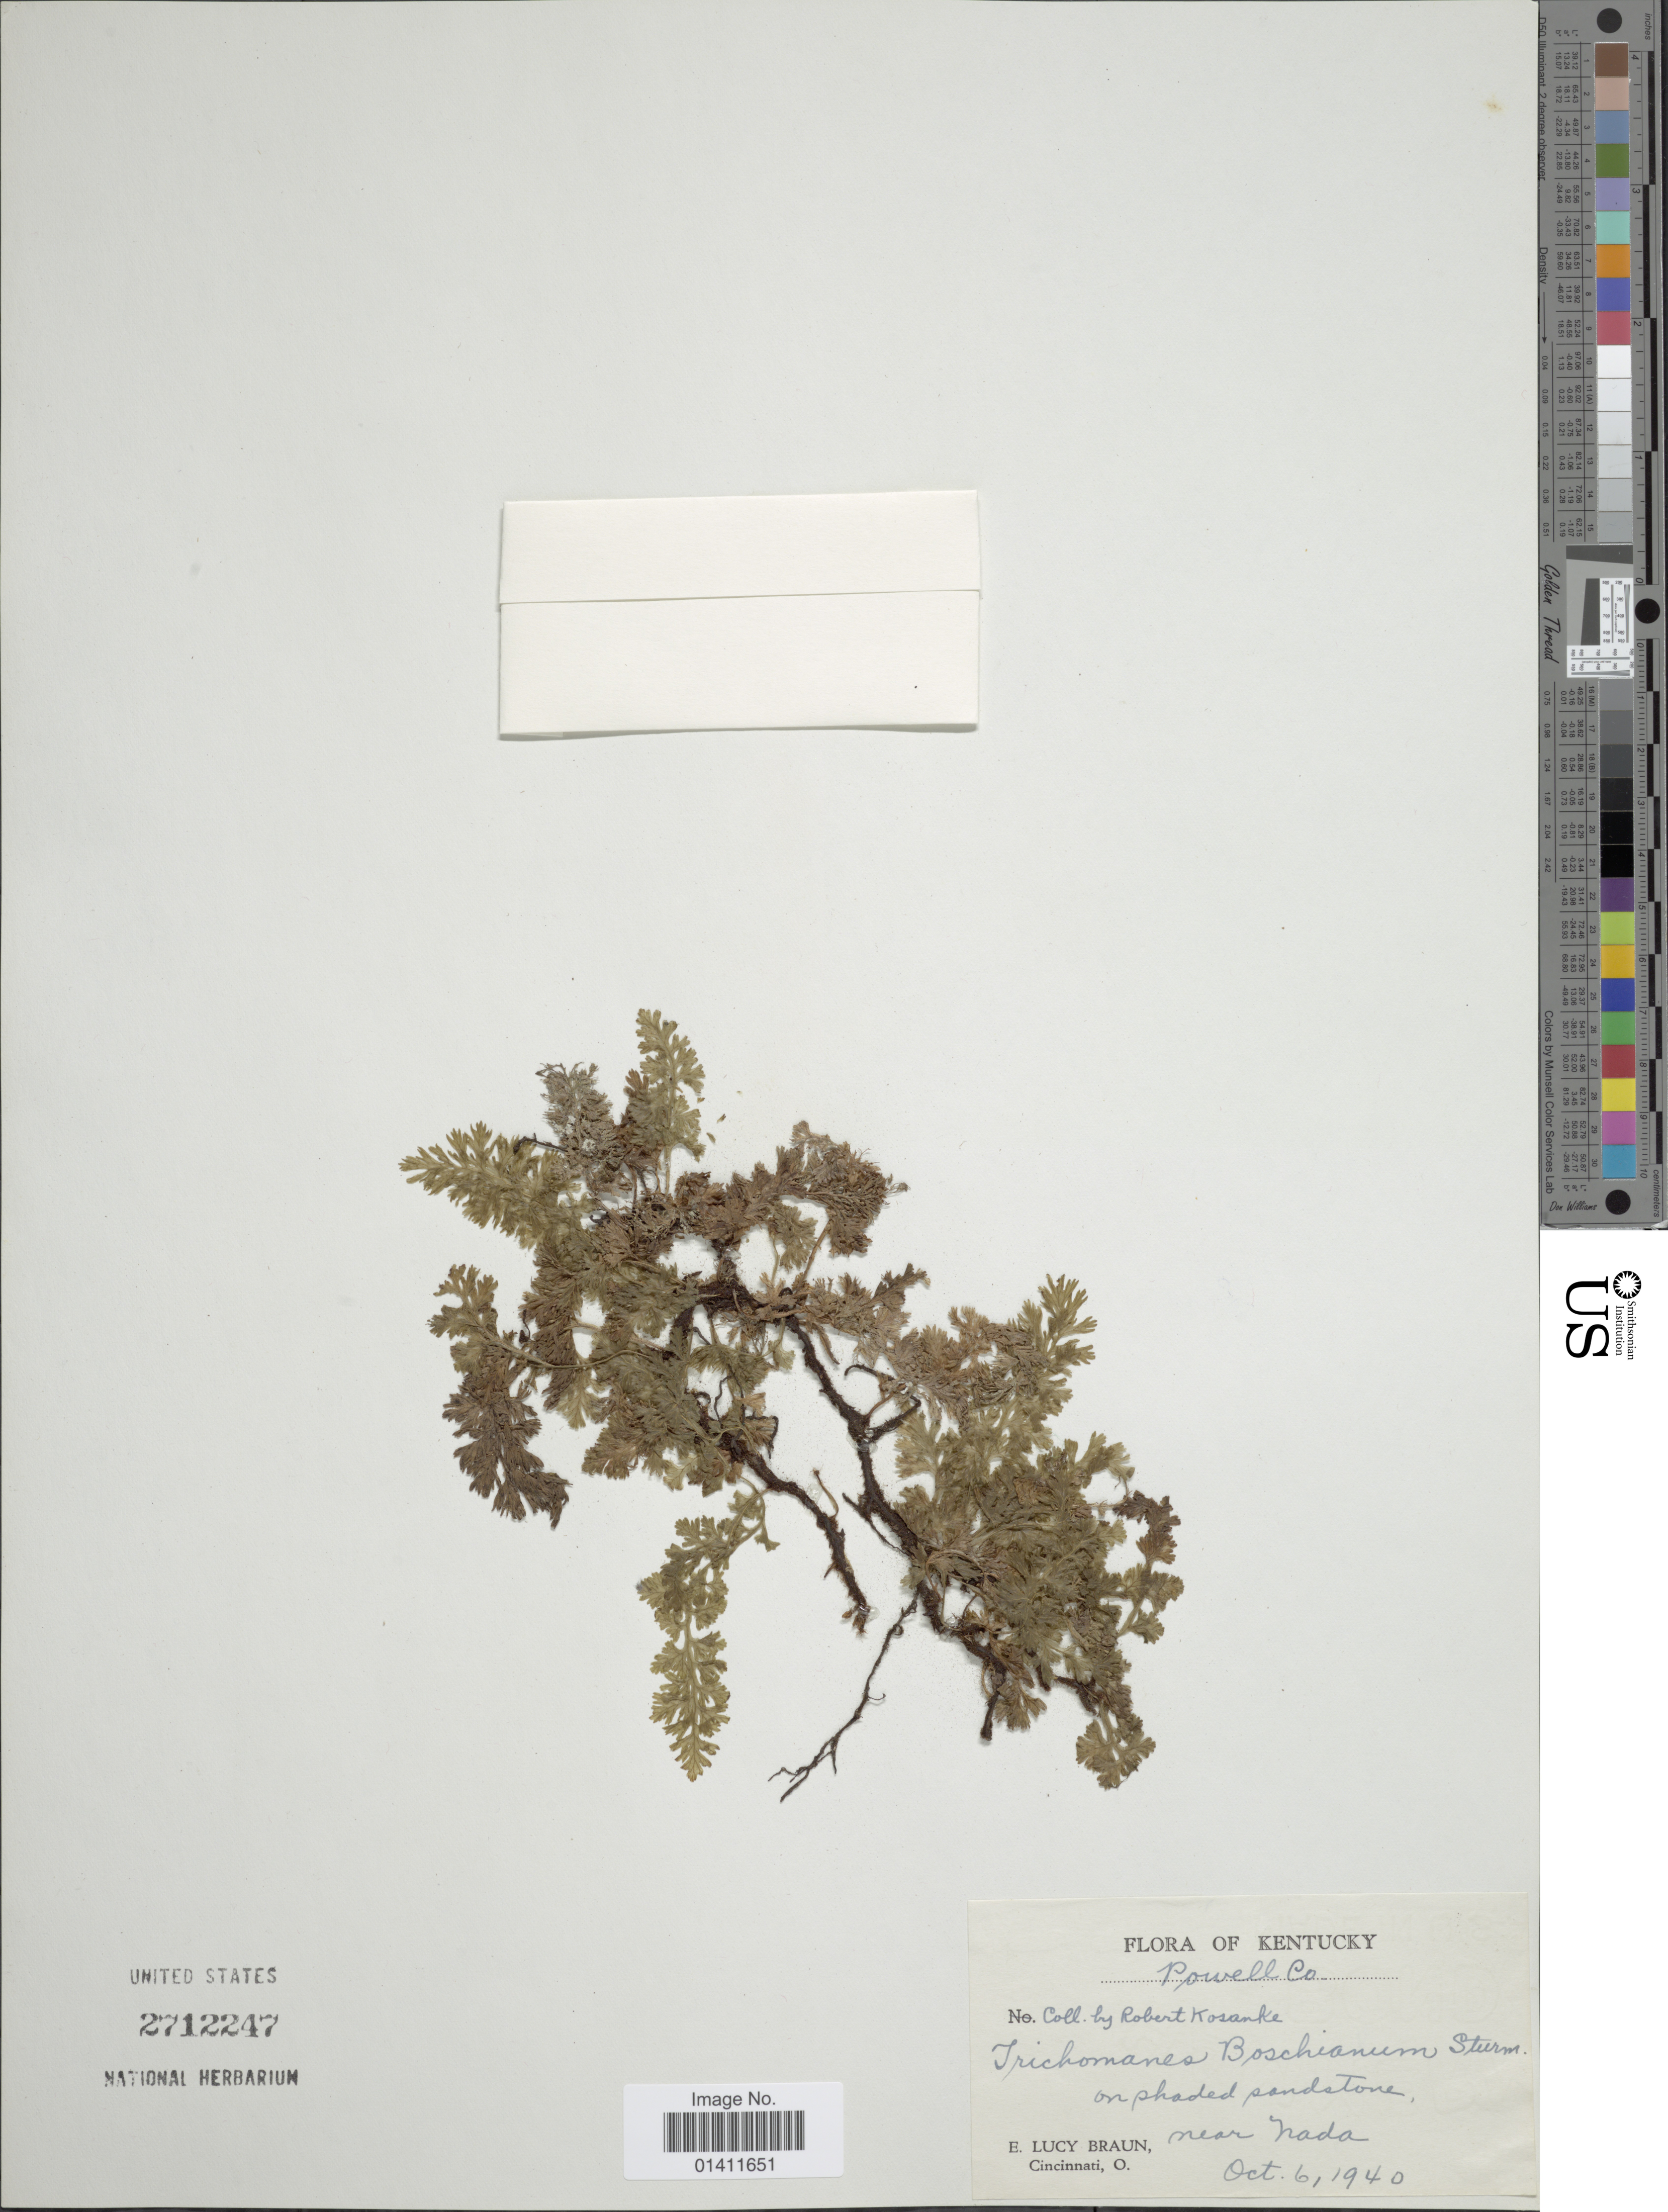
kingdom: Plantae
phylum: Tracheophyta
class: Polypodiopsida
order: Hymenophyllales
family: Hymenophyllaceae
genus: Vandenboschia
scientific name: Vandenboschia boschiana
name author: (J.W. Sturm ex Bosch) Ebihara & K. Iwats.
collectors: R. Kosanke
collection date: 1940-10-06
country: United States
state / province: Kentucky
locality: Powell Co. Near Nada.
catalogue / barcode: US 2712247